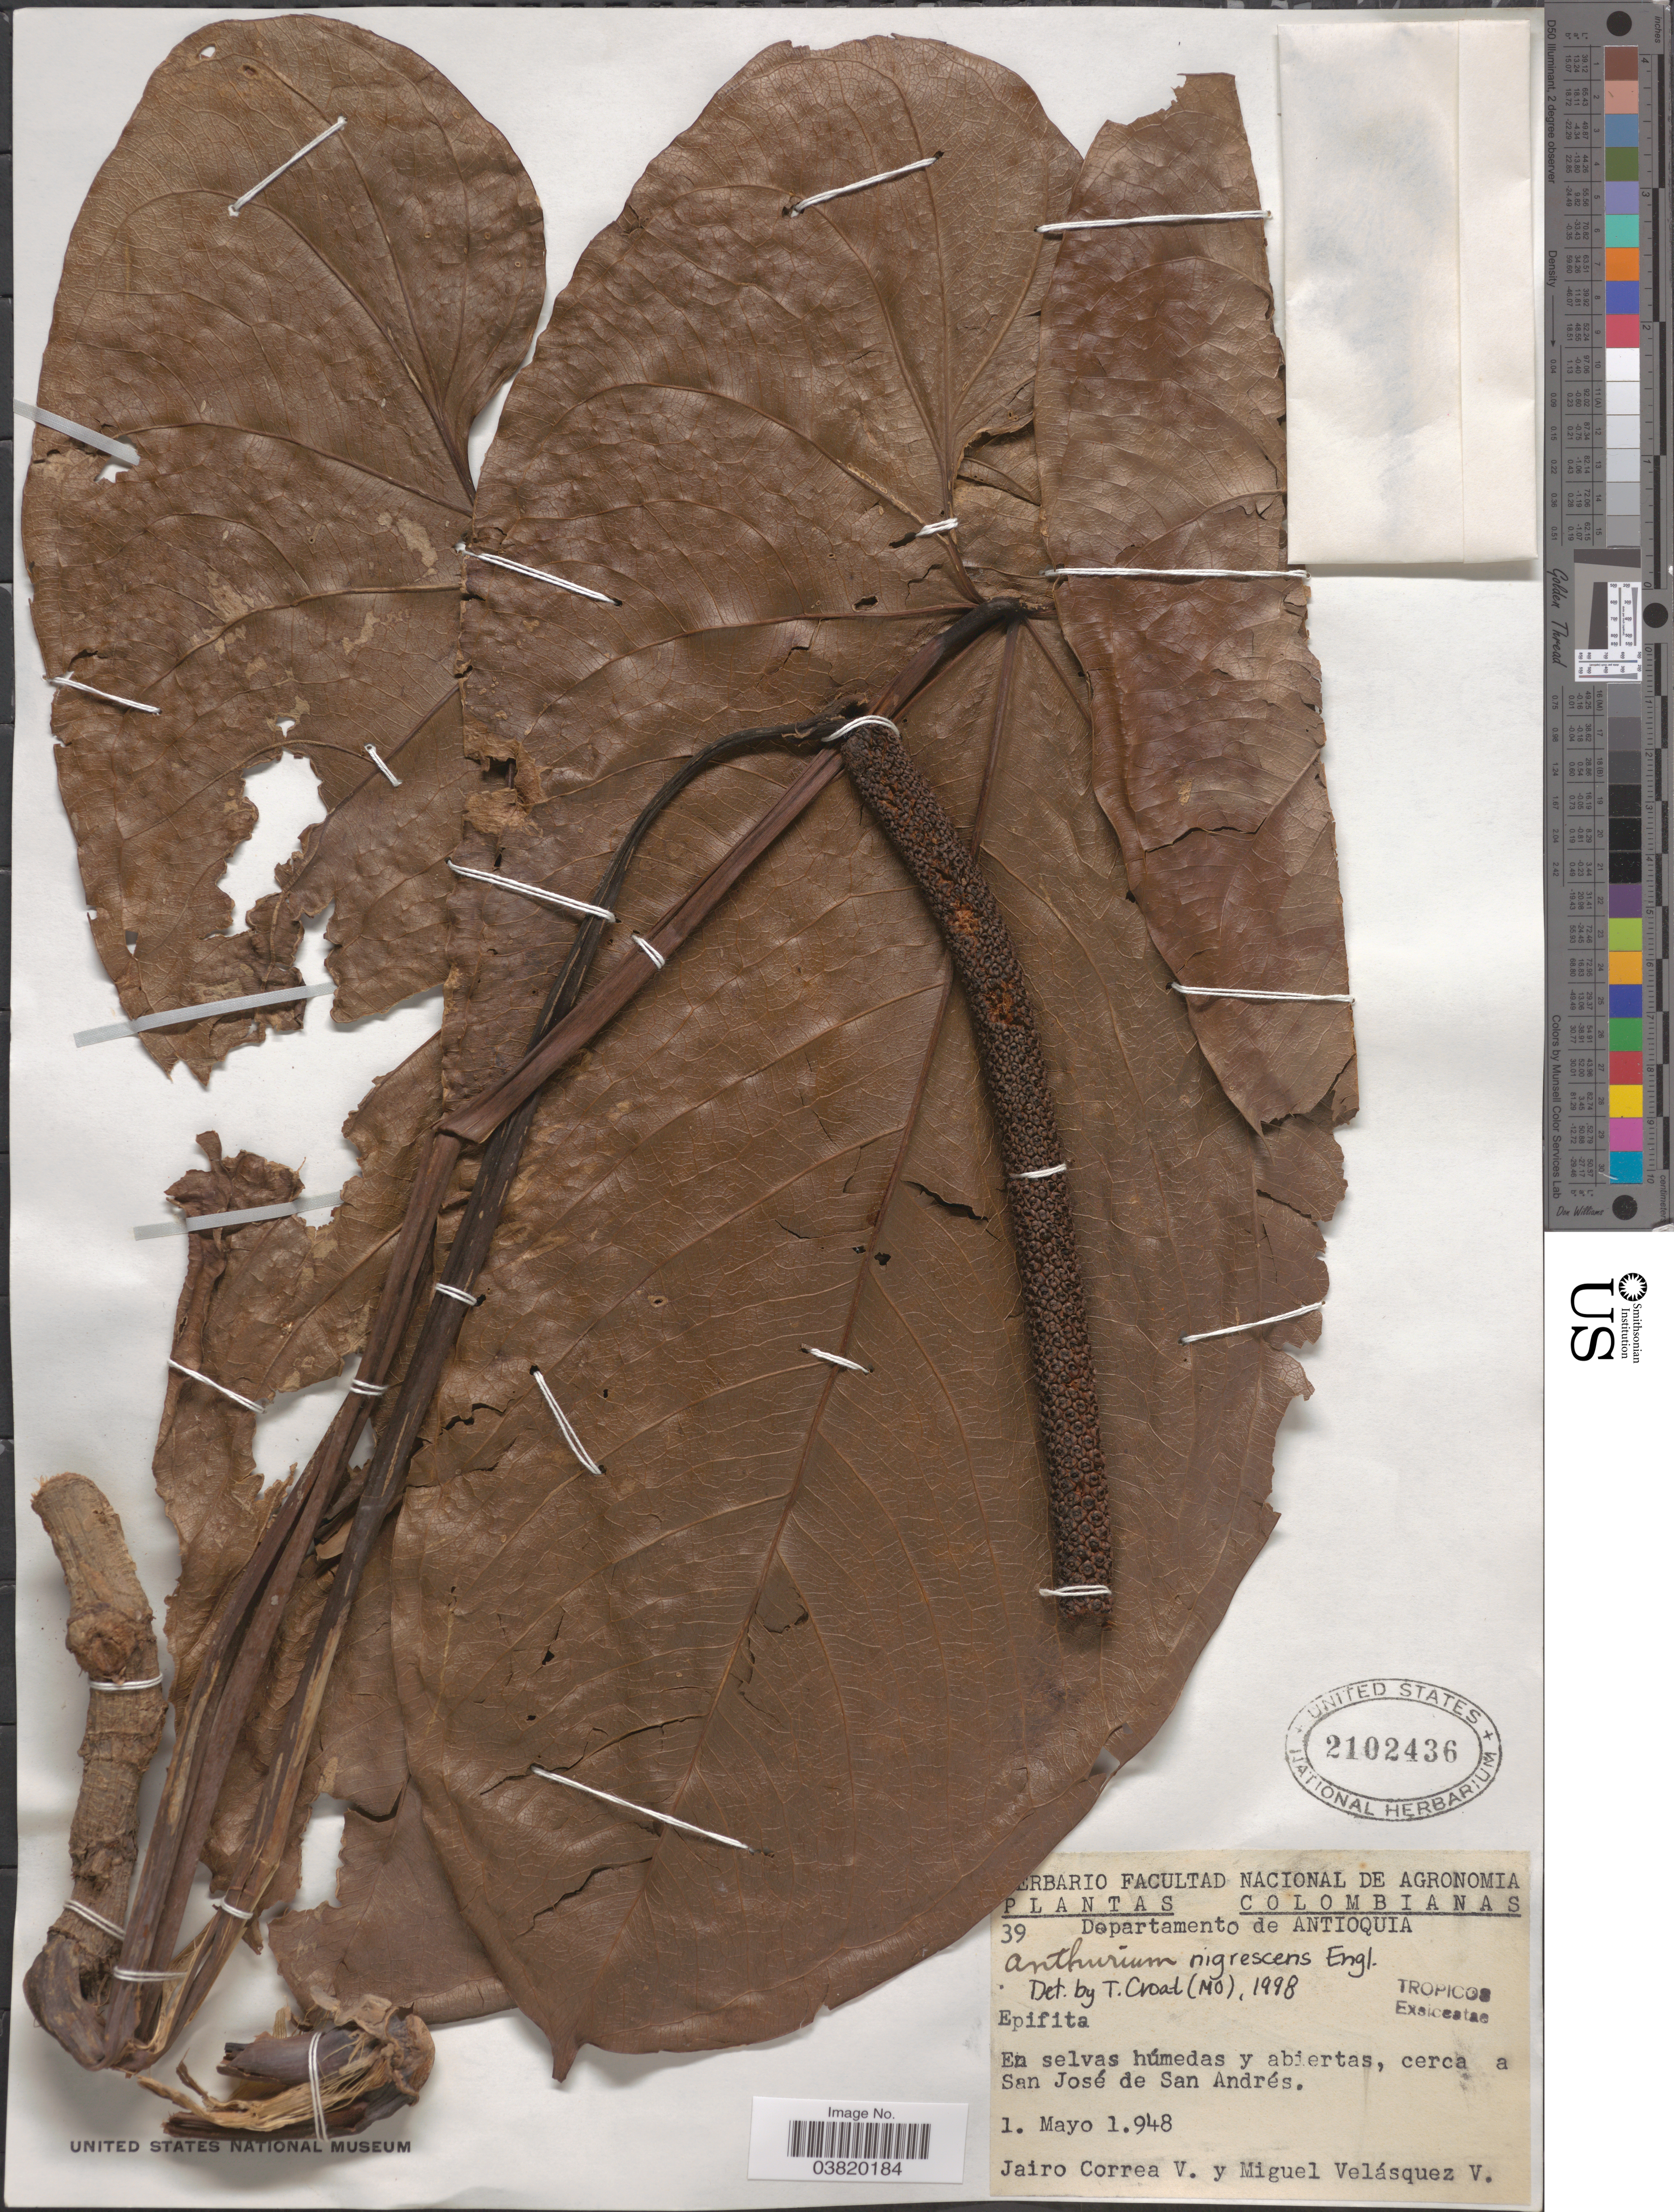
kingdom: Plantae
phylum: Tracheophyta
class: Liliopsida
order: Alismatales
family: Araceae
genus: Anthurium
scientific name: Anthurium nigrescens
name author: Engl.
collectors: J. Correa & M. Velasquez V.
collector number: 39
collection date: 1948-05-01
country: Colombia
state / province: Antioquia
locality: Departamento de Antioquia. En selvas húmedas y abiertas, cerca a San José de San Andrés.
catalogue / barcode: US 2102436